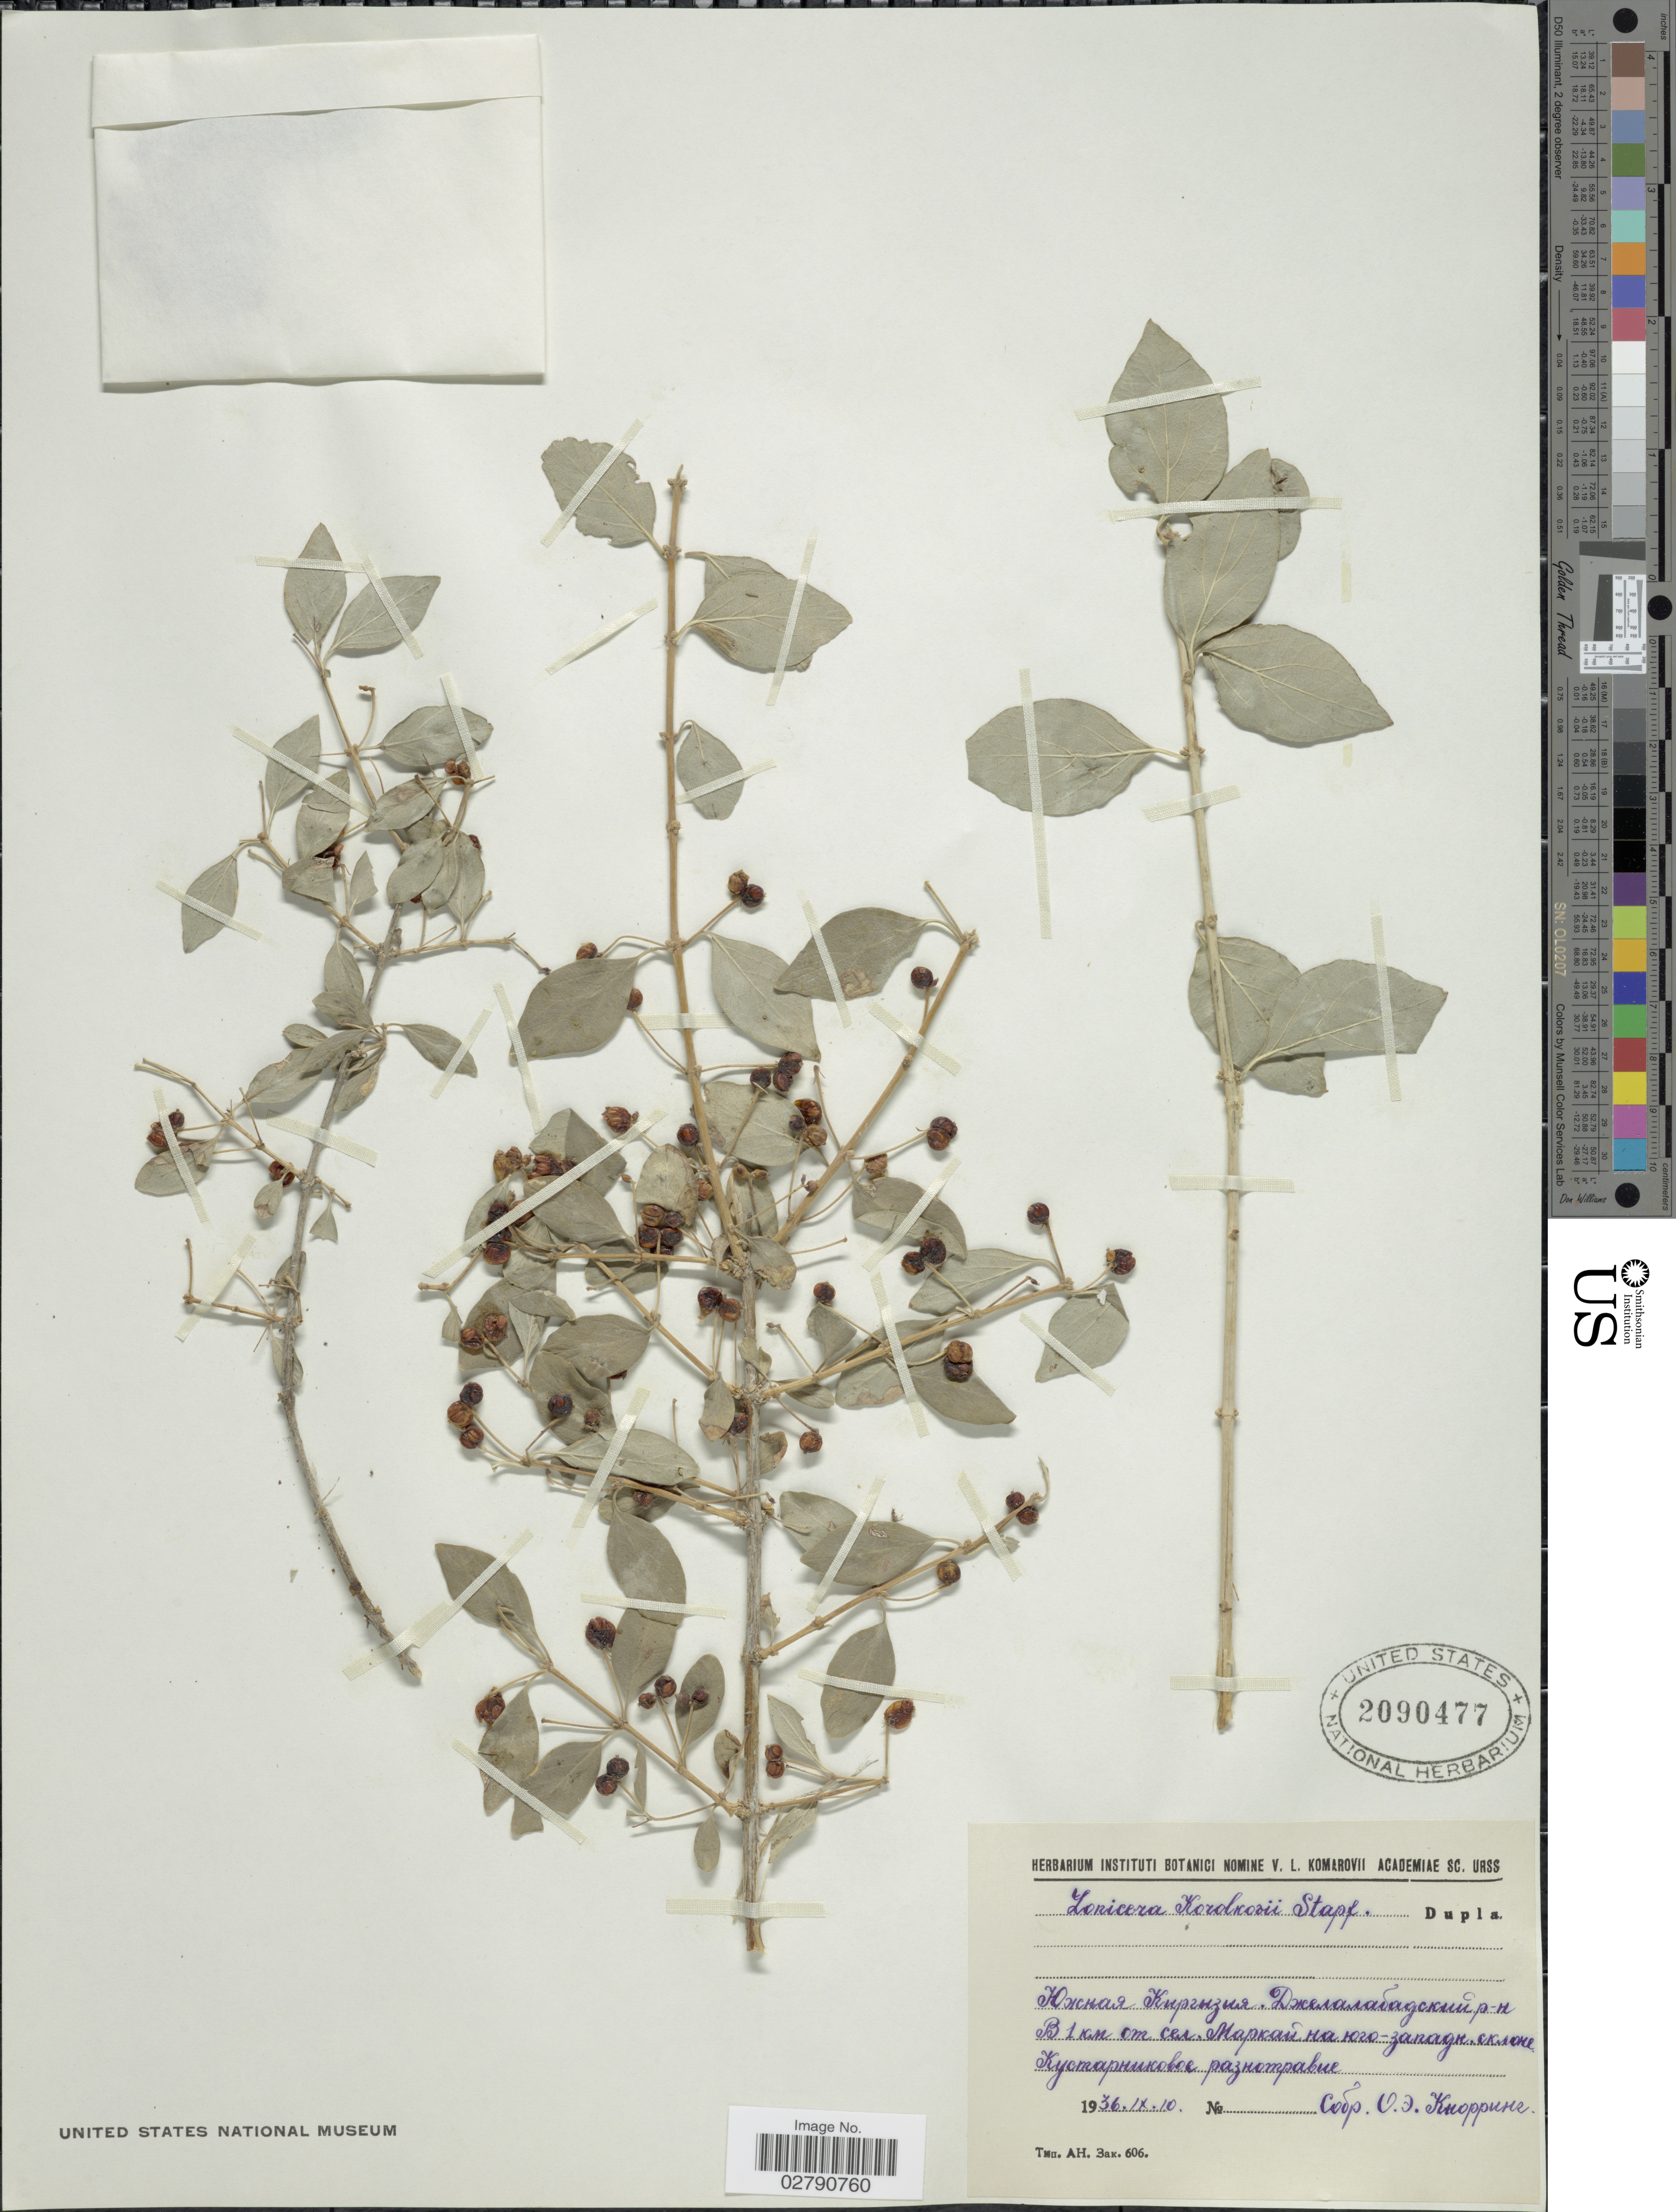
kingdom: Plantae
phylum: Tracheophyta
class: Magnoliopsida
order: Dipsacales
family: Caprifoliaceae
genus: Lonicera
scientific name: Lonicera korolkowi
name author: Stapf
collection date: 1936-09-10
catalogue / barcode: US 2090477